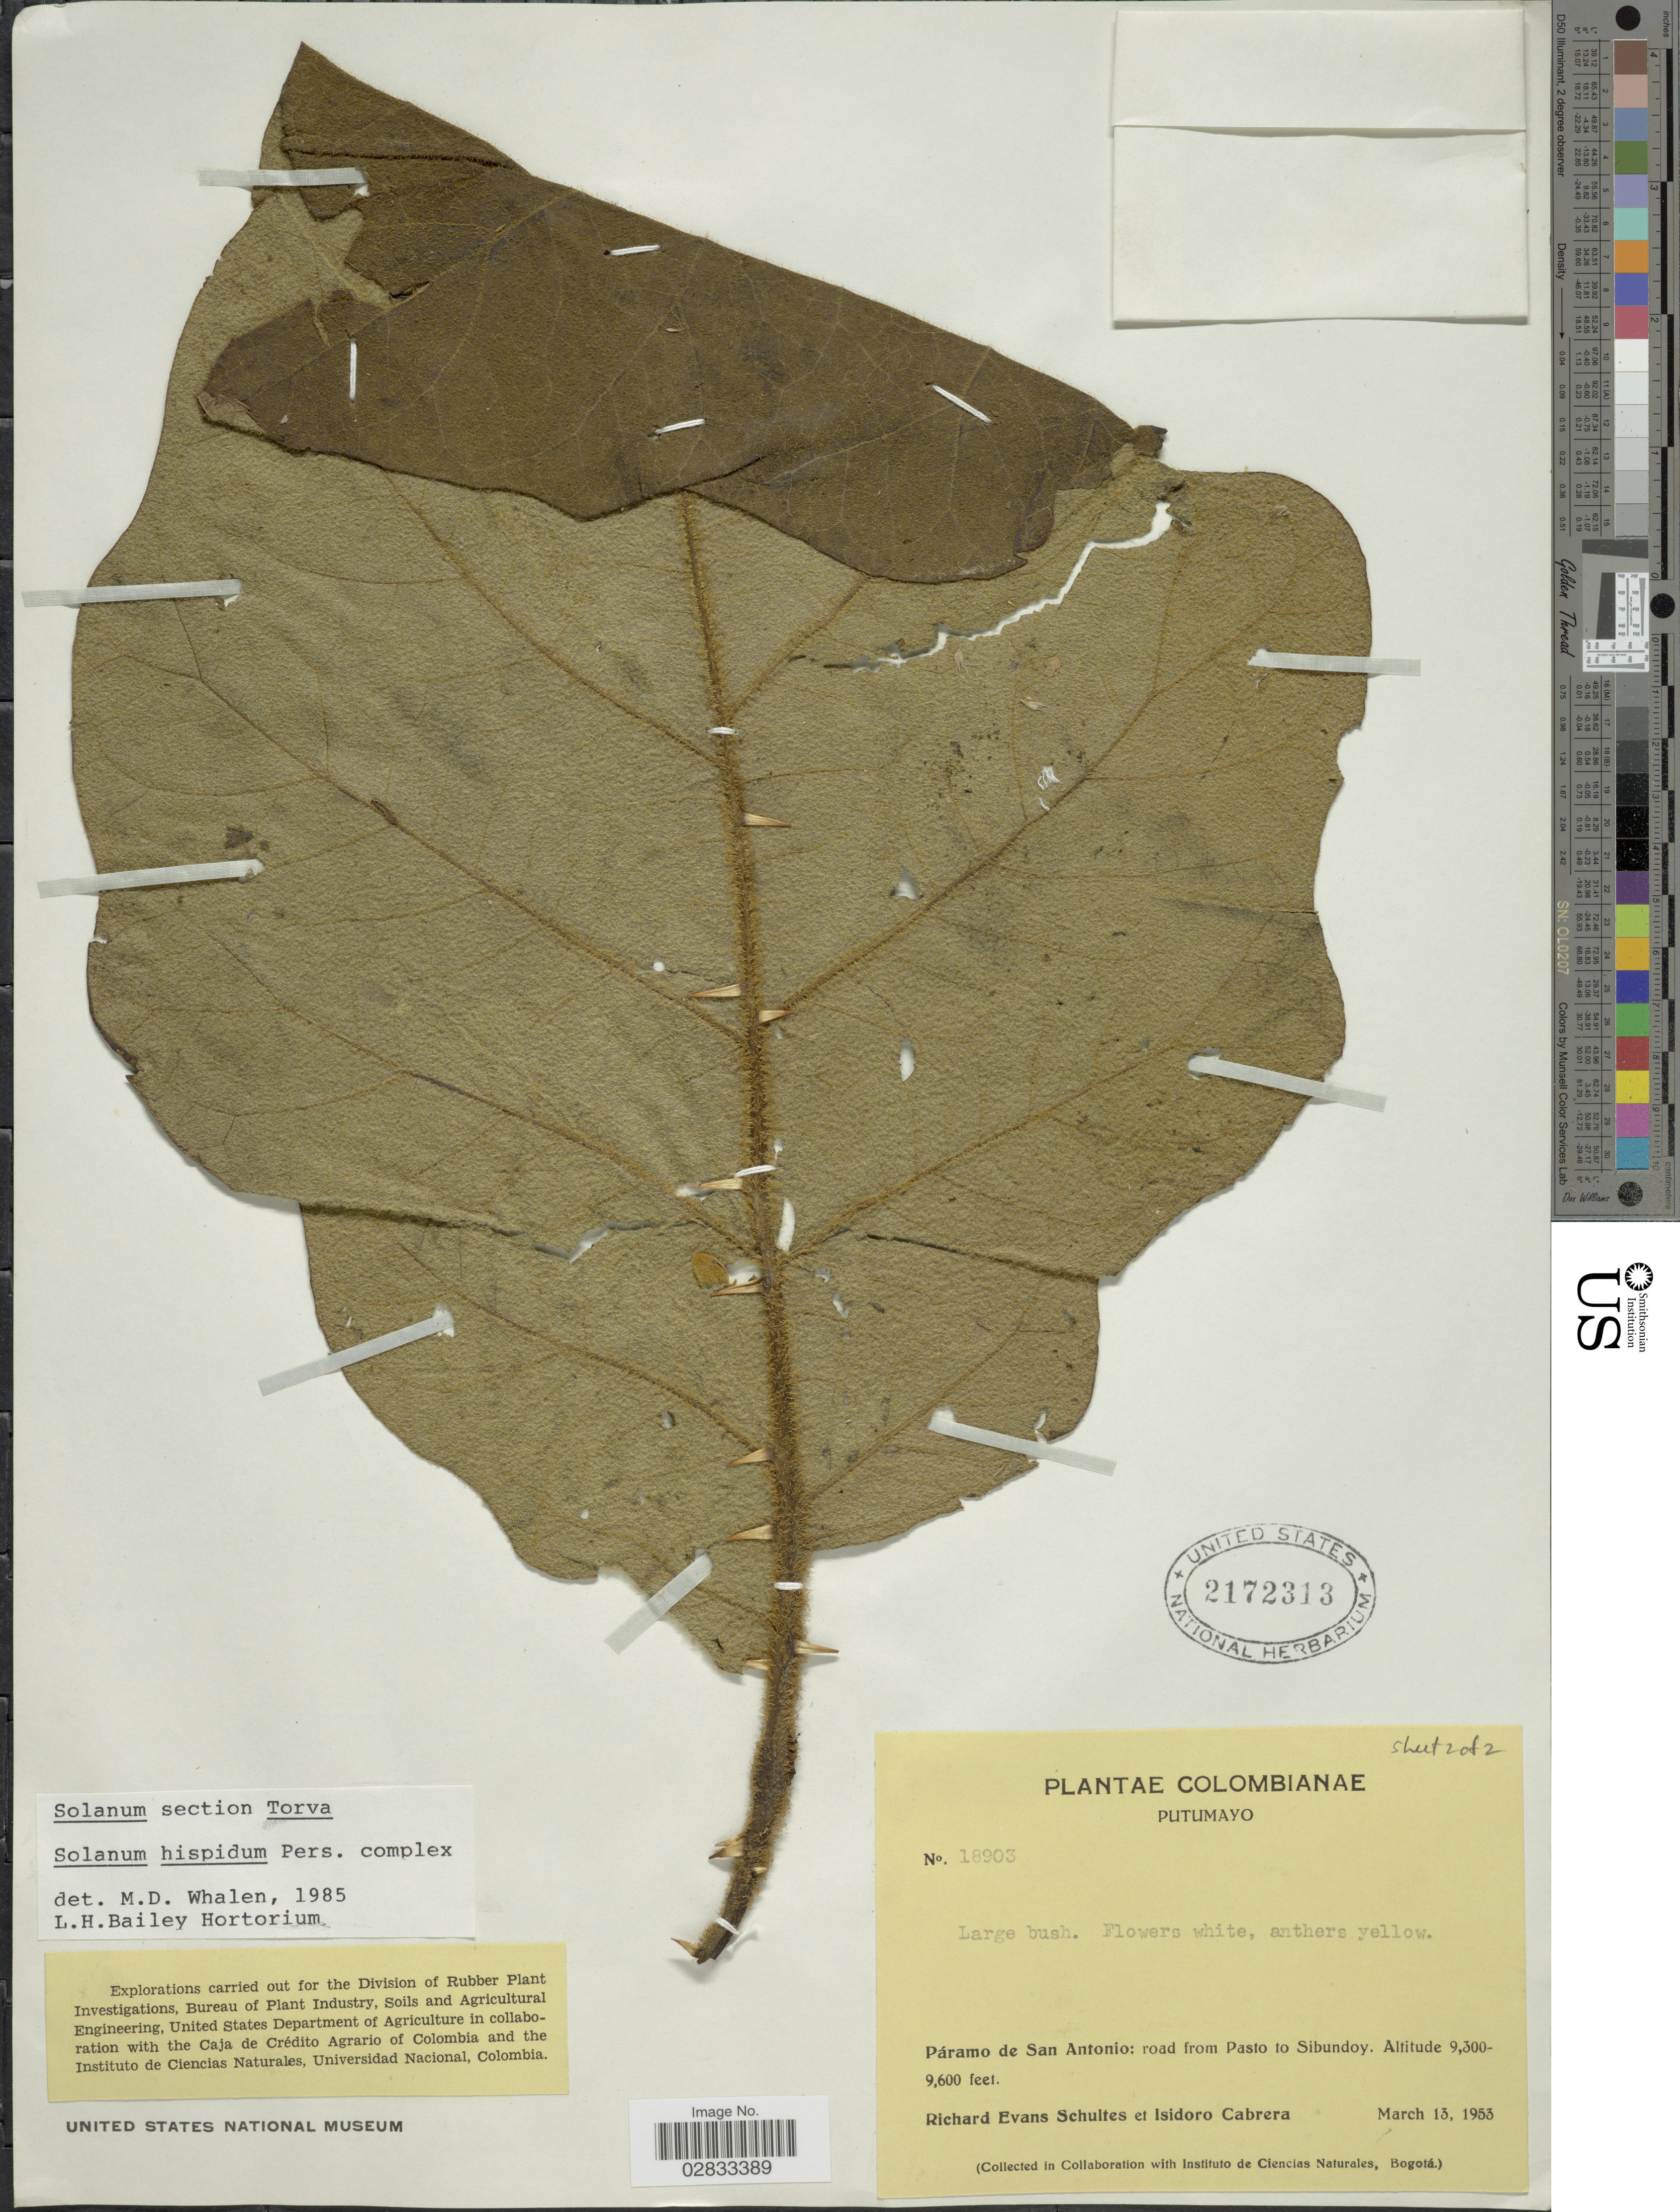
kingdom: Plantae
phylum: Tracheophyta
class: Magnoliopsida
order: Solanales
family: Solanaceae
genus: Solanum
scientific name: Solanum hispidum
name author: Pers.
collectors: R. E. Schultes & I. Cabrera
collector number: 18903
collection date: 1953-03-13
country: Colombia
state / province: Putumayo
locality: Páramo de San Antonio: road from Pasto to Sibundoy.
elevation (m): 2835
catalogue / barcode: US 2172313